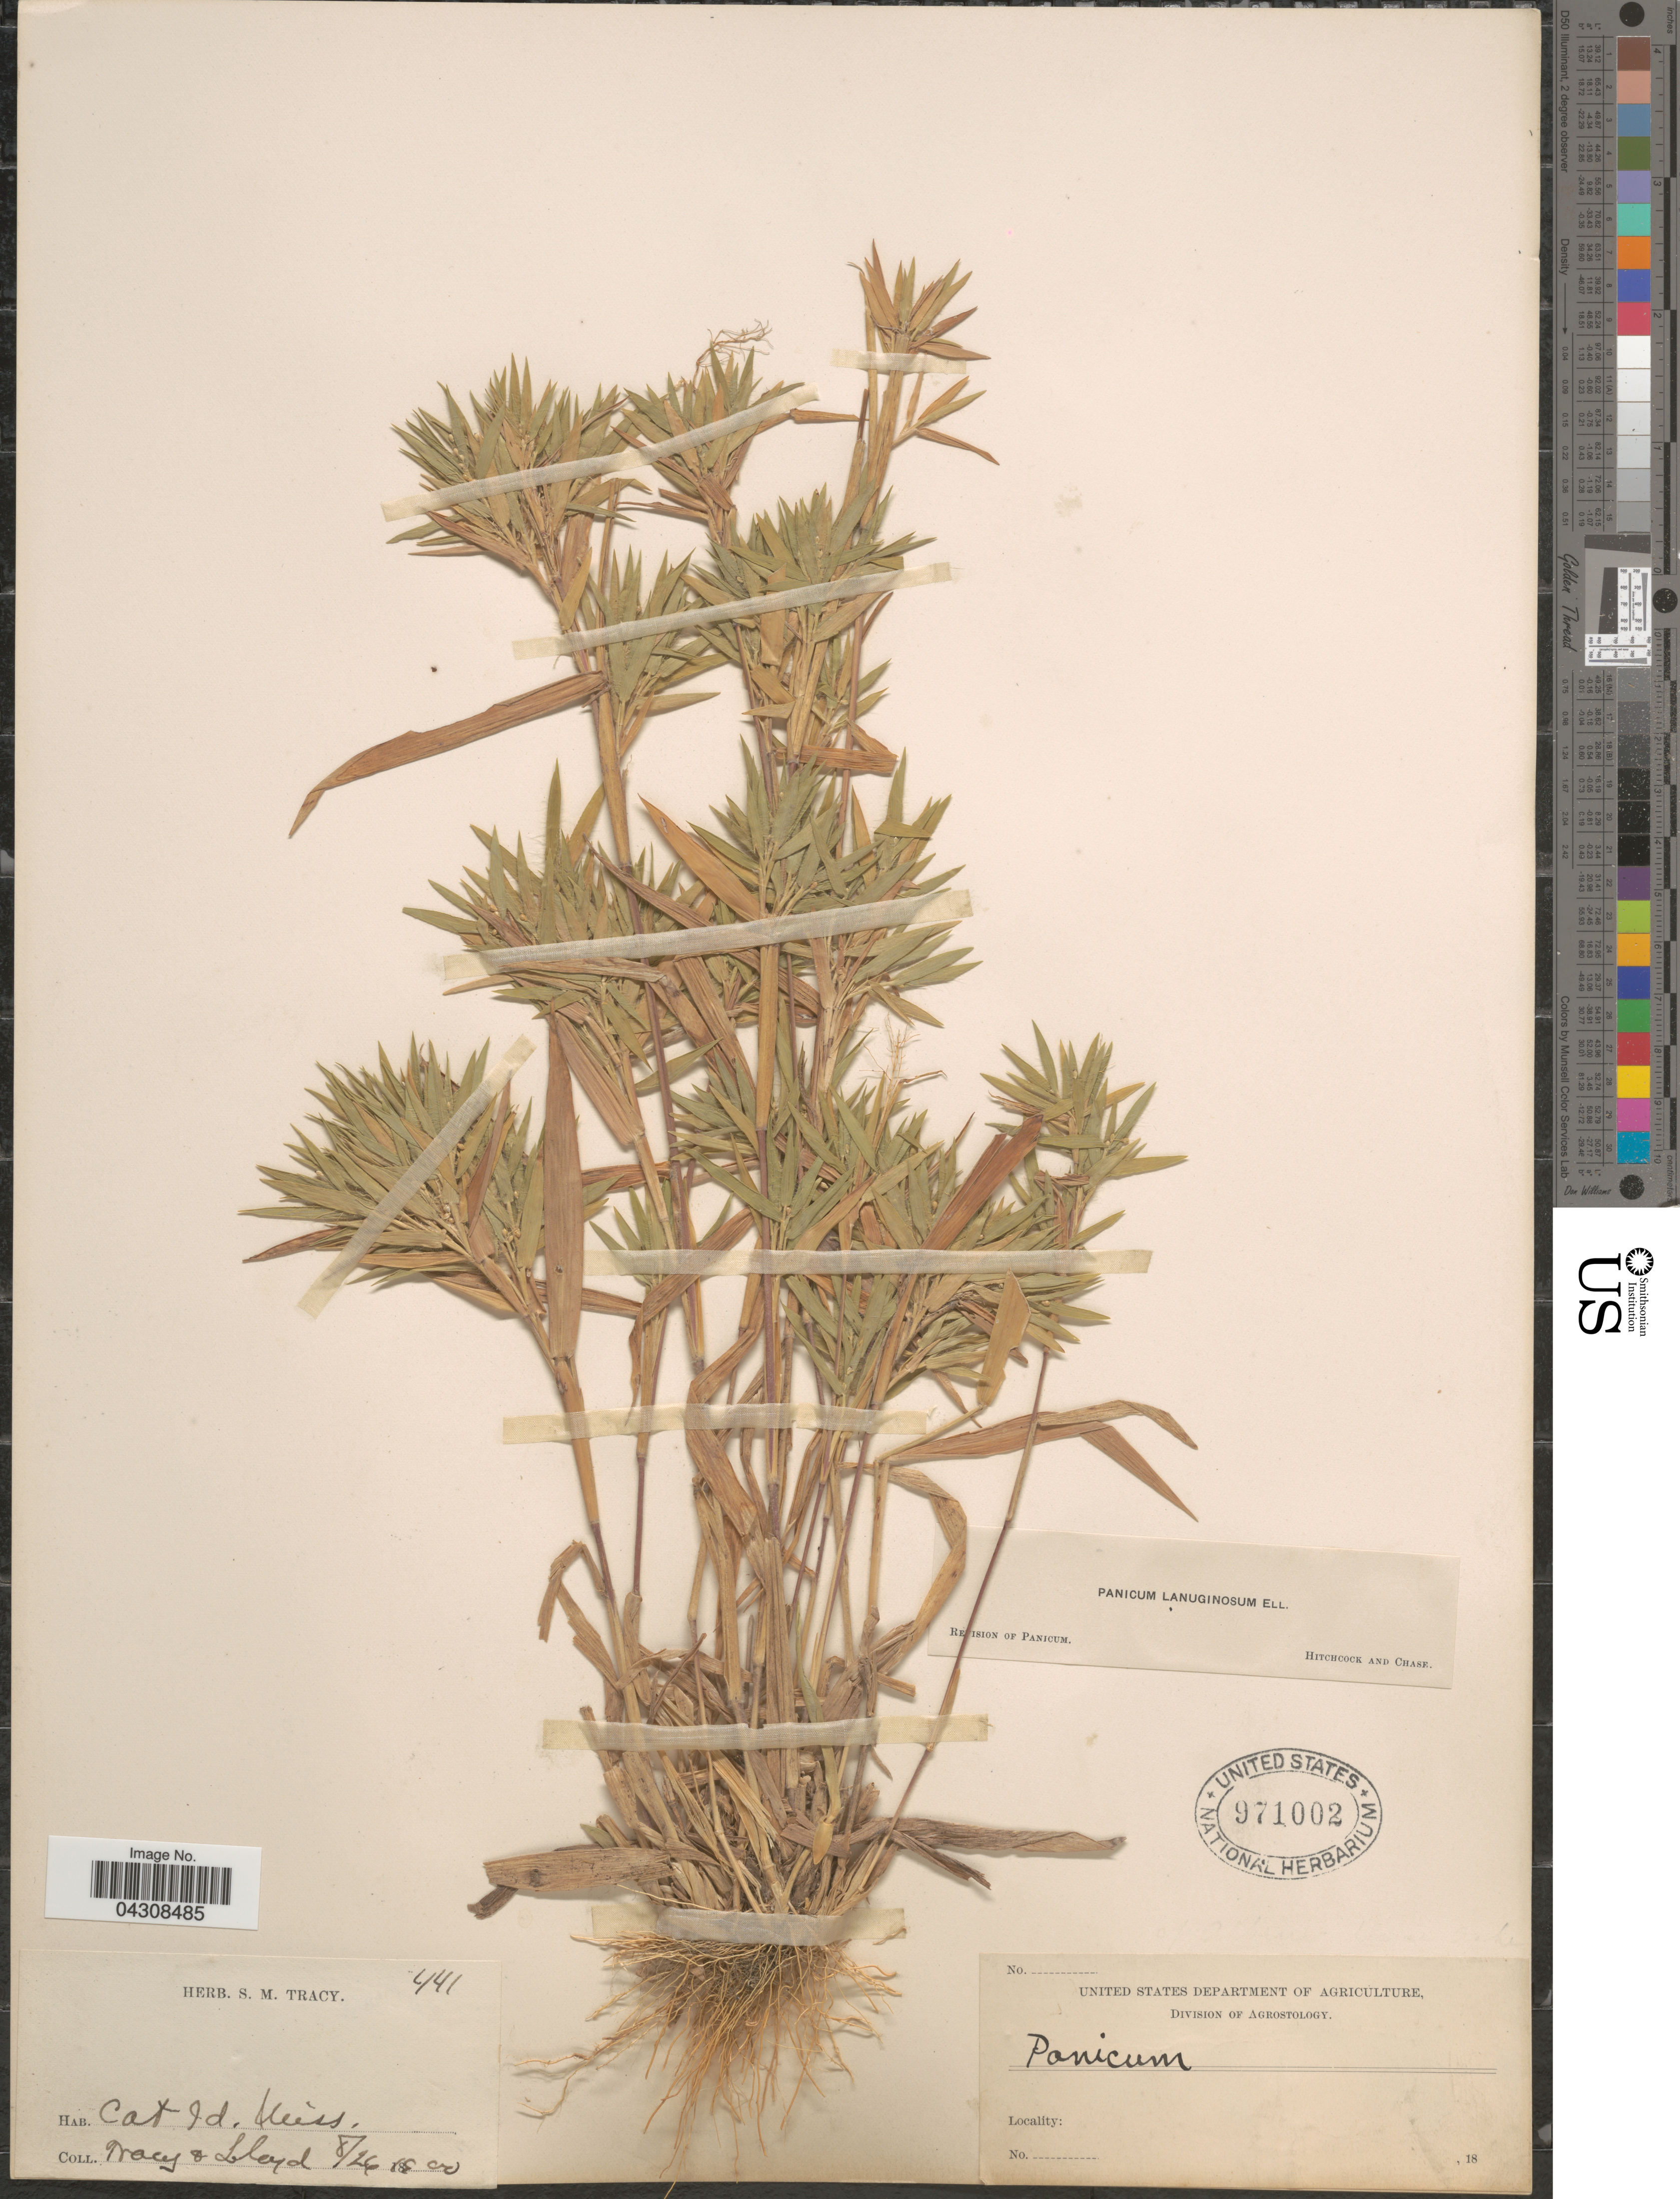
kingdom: Plantae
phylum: Tracheophyta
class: Liliopsida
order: Poales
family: Poaceae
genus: Dichanthelium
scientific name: Dichanthelium acuminatum var. acuminatum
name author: (Sw.) Gould & C.A. Clark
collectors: S. M. Tracy & -- Lloyd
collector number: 441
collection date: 1900-08-26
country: United States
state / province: Mississippi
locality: Cat Id.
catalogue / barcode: US 971002